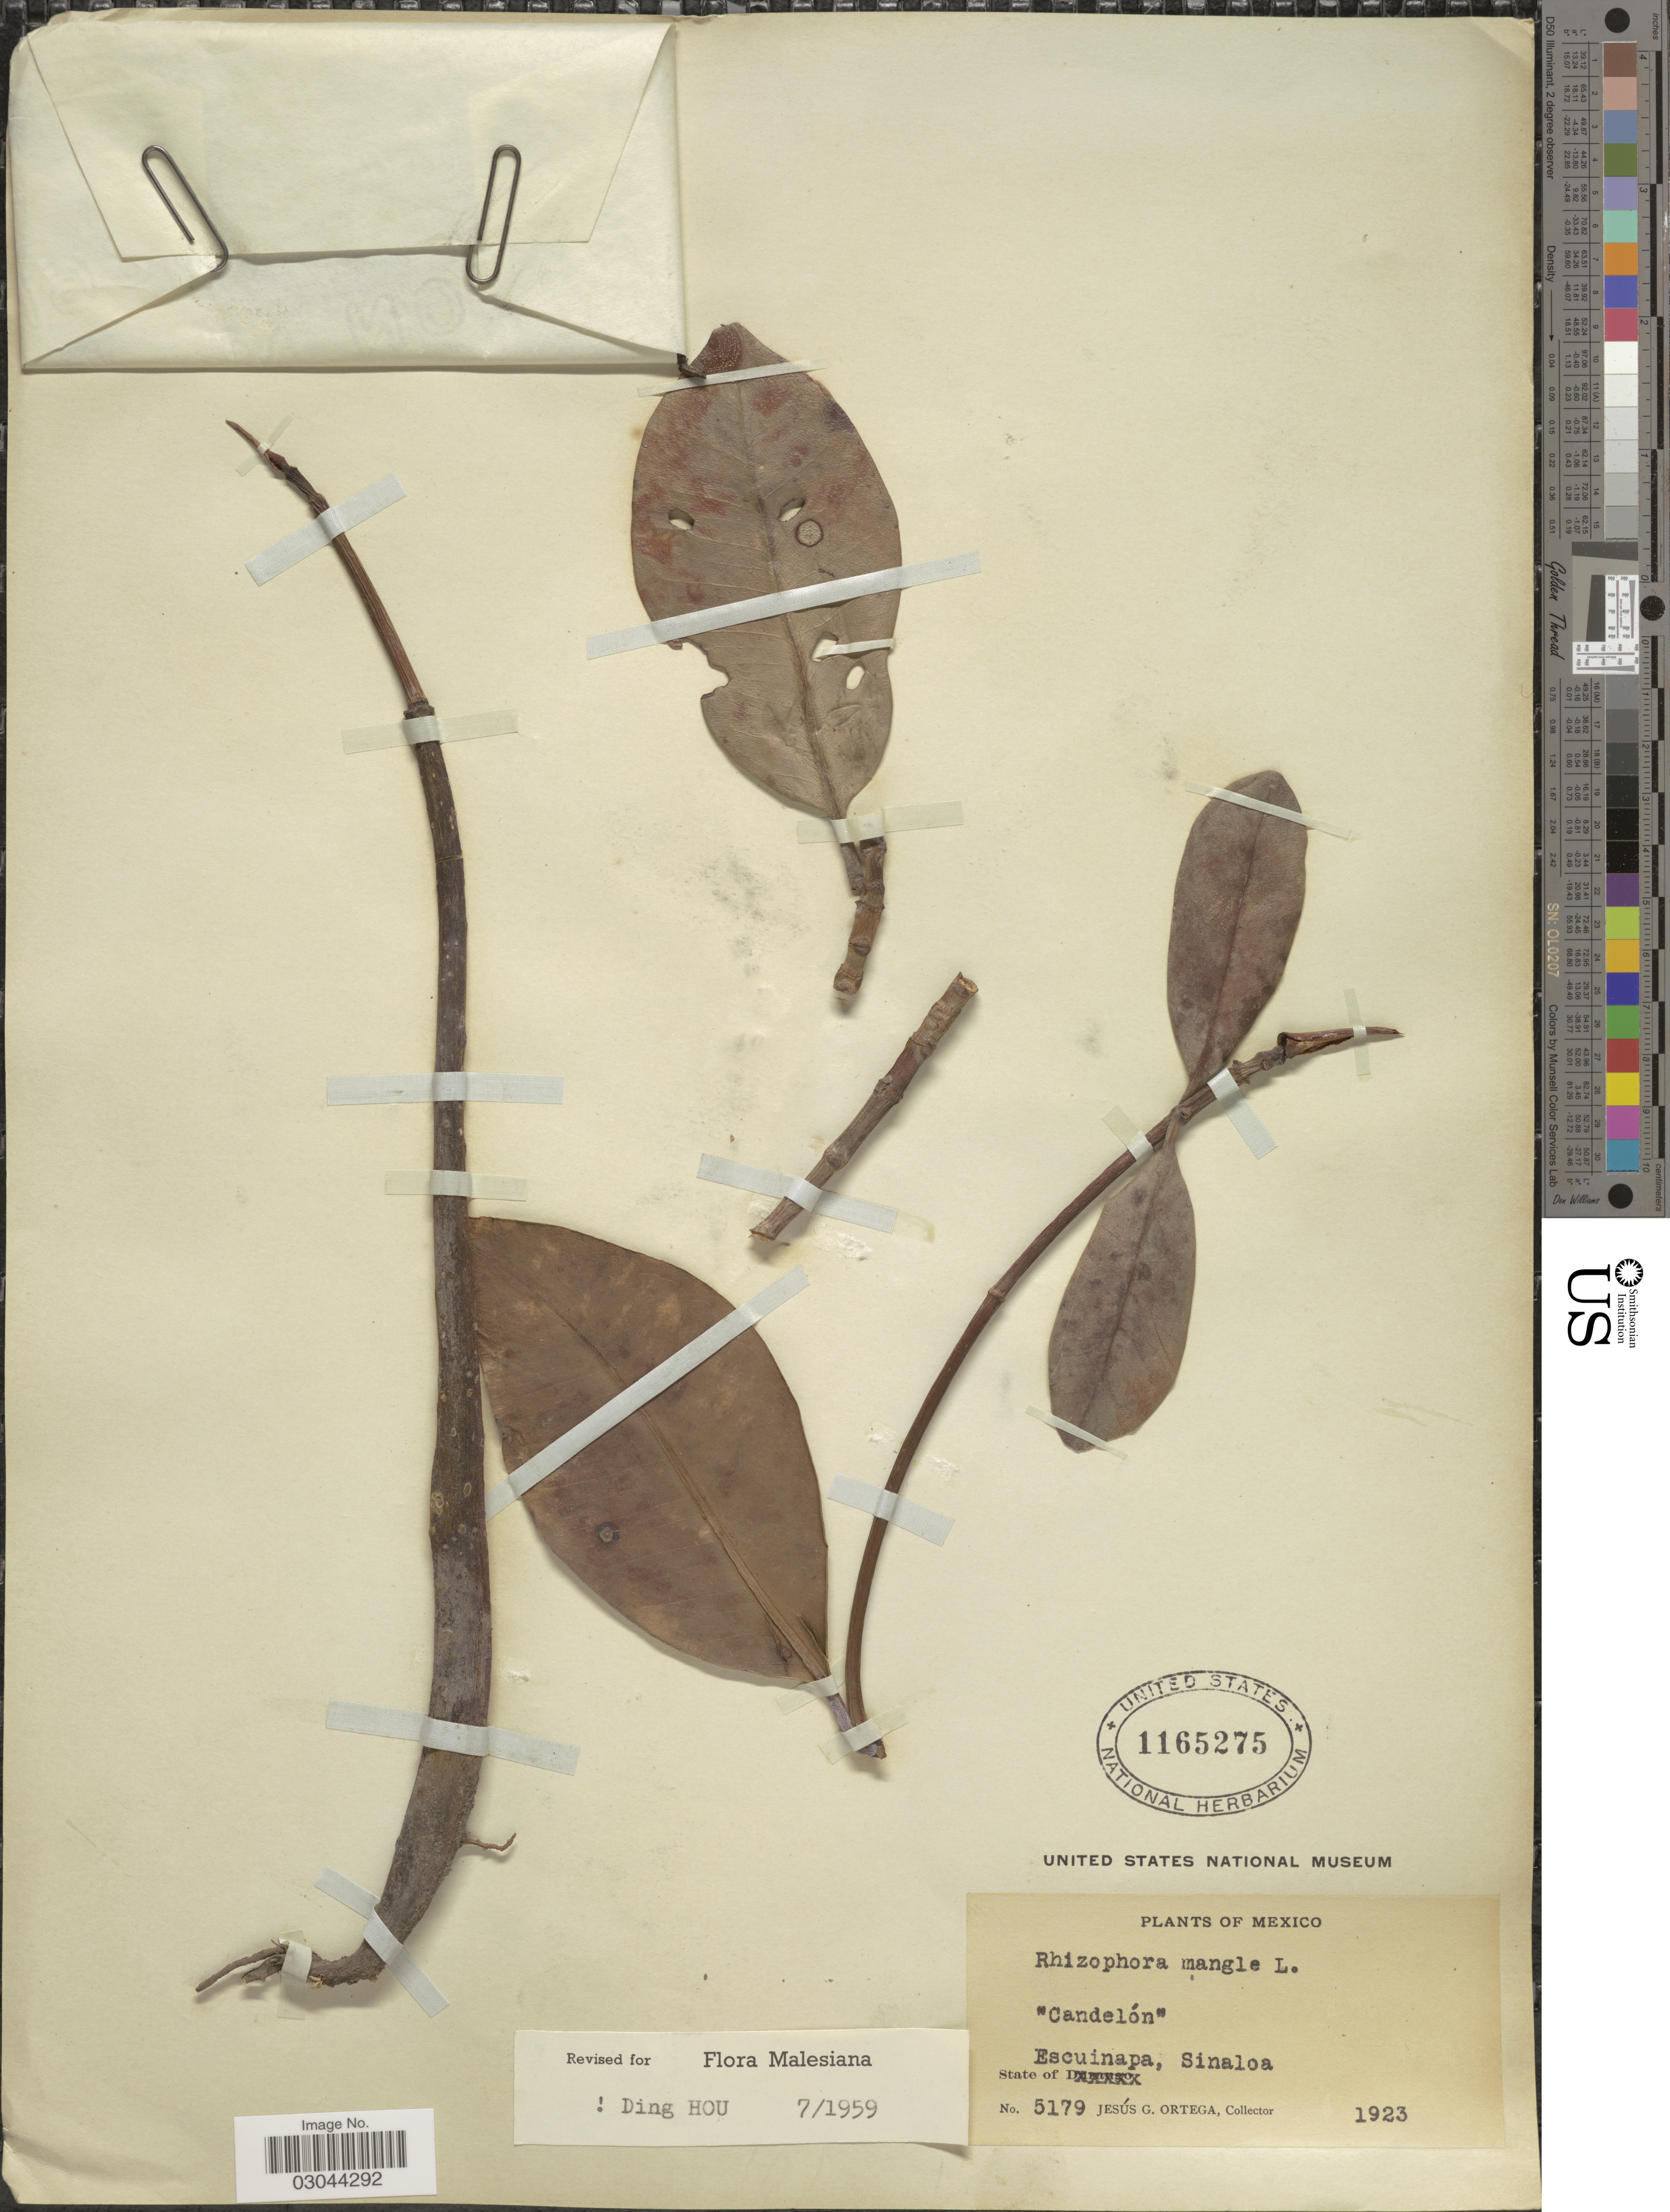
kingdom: Plantae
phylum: Tracheophyta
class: Magnoliopsida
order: Malpighiales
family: Rhizophoraceae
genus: Rhizophora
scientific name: Rhizophora mangle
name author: L.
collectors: J. Ortega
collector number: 5179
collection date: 1923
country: Mexico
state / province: Sinaloa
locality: State of Escuinapa.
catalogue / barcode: US 1165275